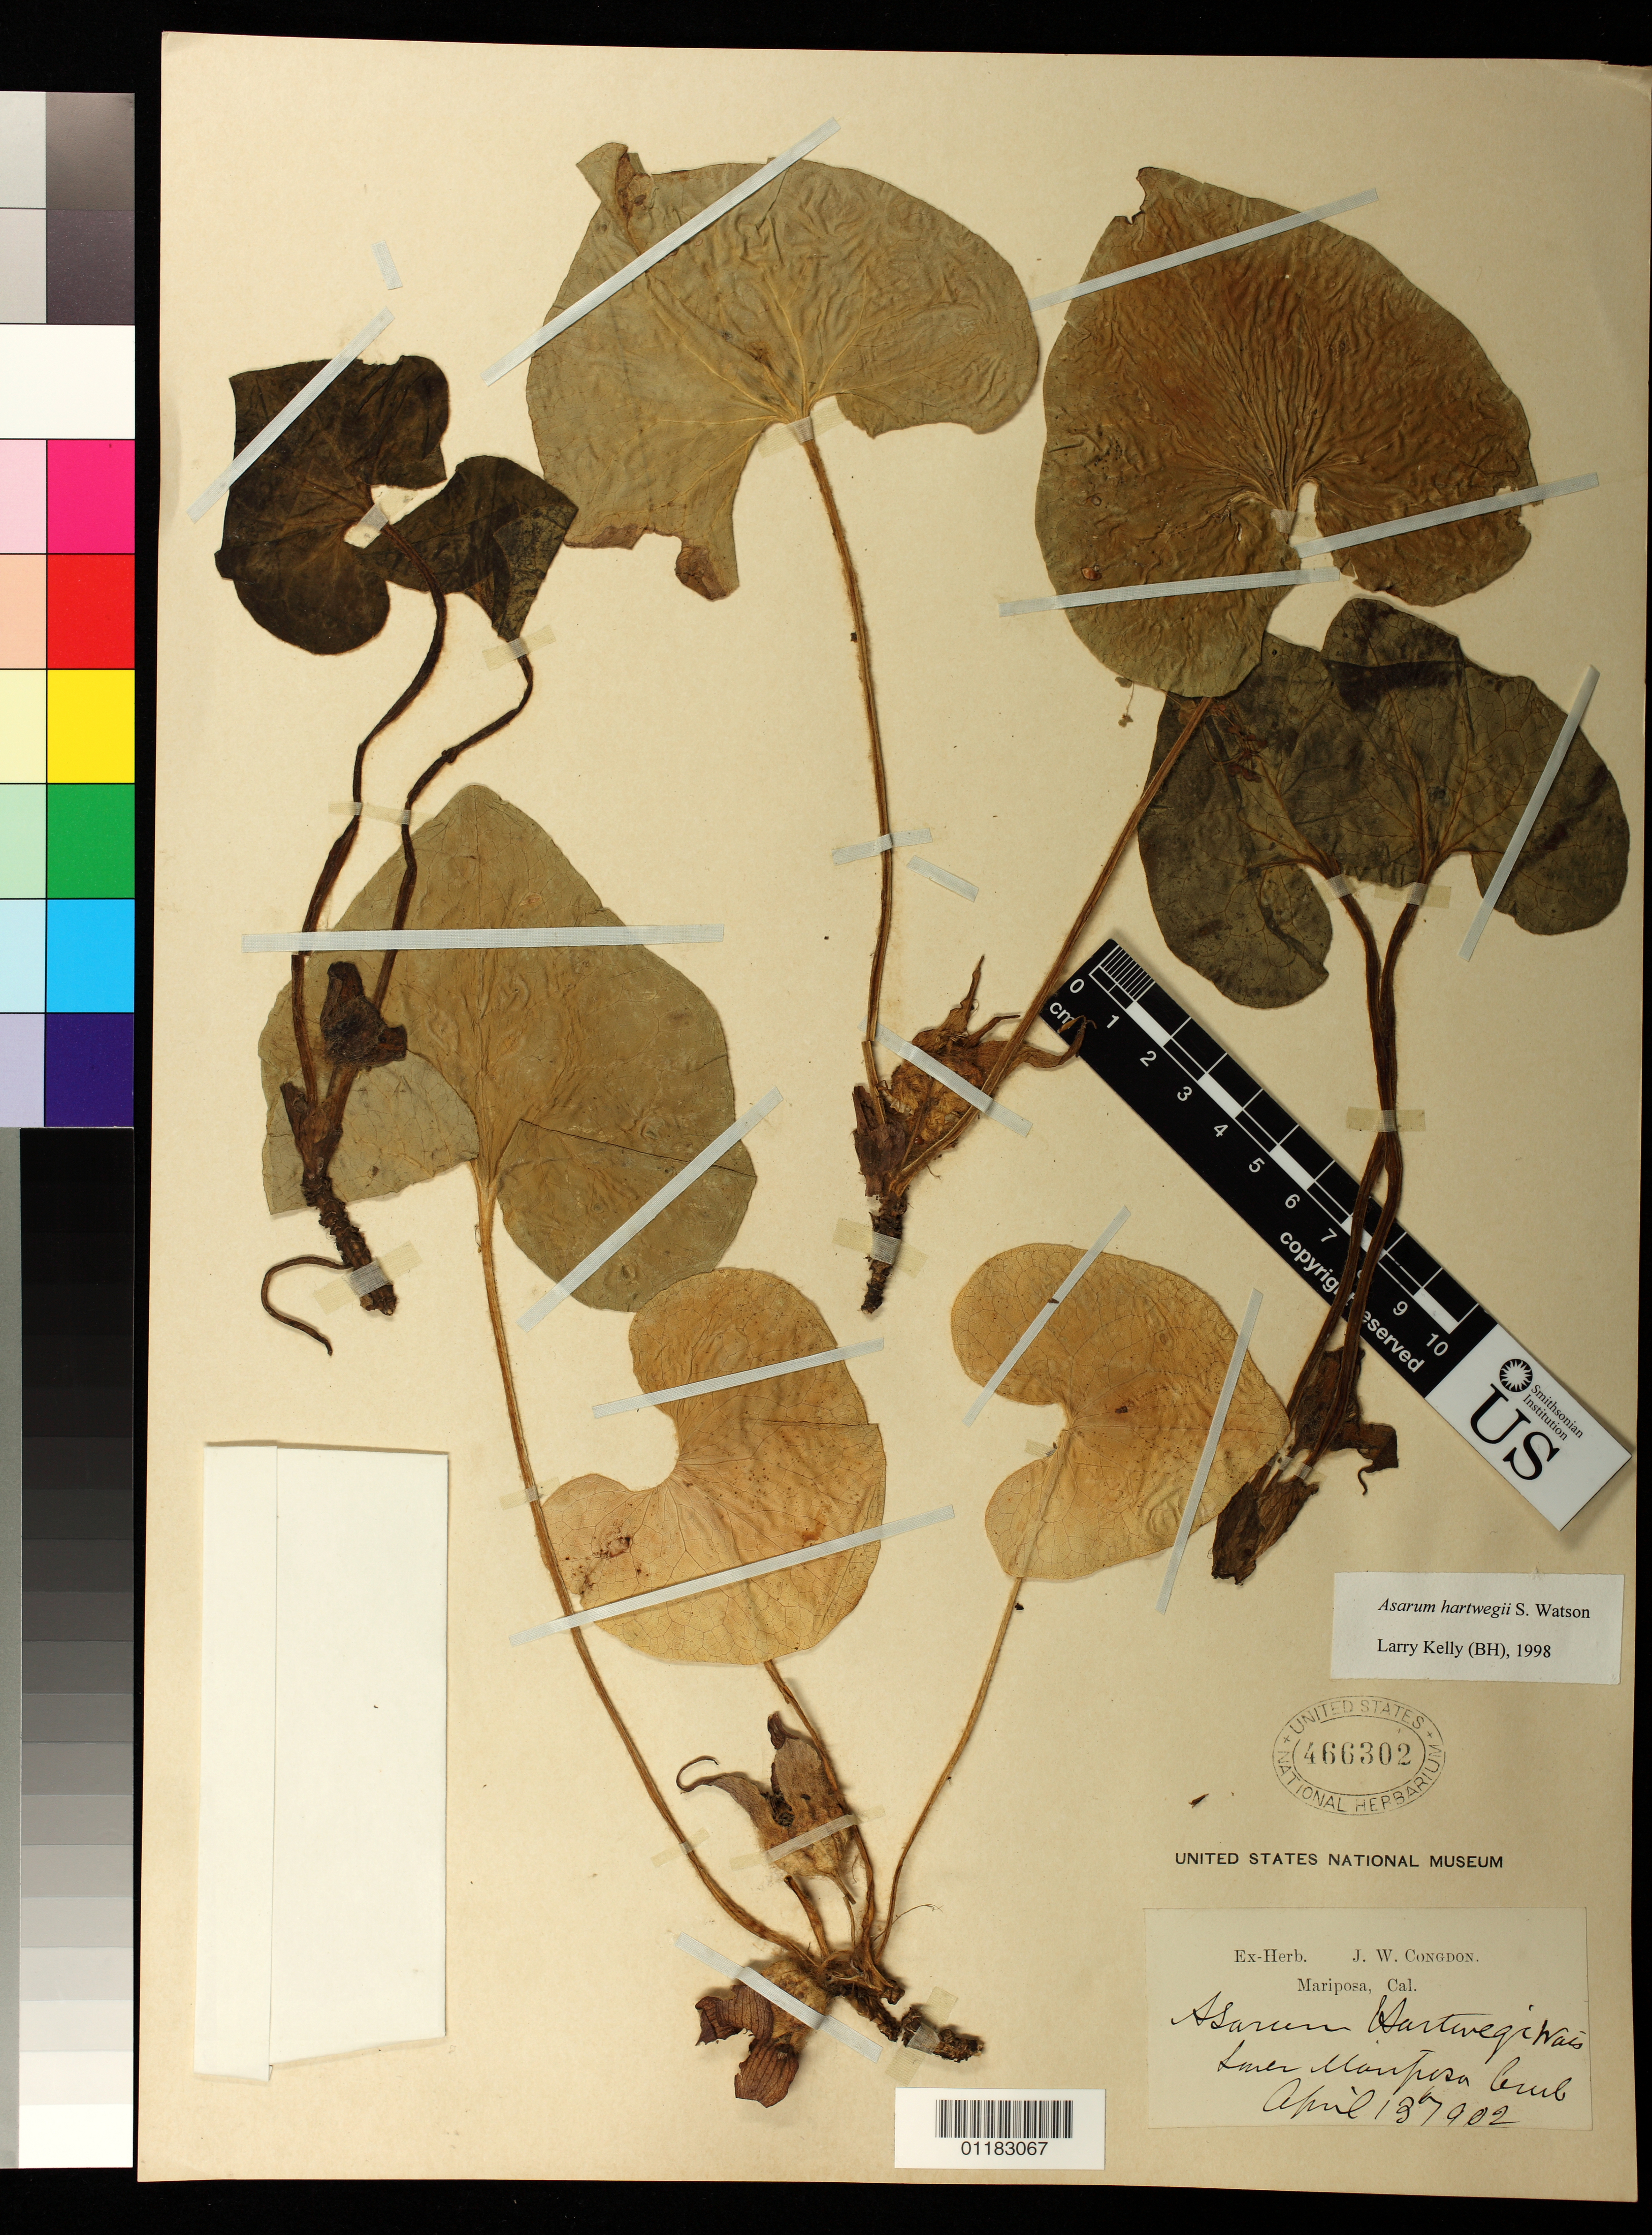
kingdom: Plantae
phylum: Tracheophyta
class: Magnoliopsida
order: Piperales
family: Aristolochiaceae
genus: Asarum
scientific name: Asarum hartwegii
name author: S. Watson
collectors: J. W. Congdon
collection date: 1902-04-13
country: United States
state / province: California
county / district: Mariposa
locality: Mariposa, Lower Mariposa creek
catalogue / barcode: US 466302